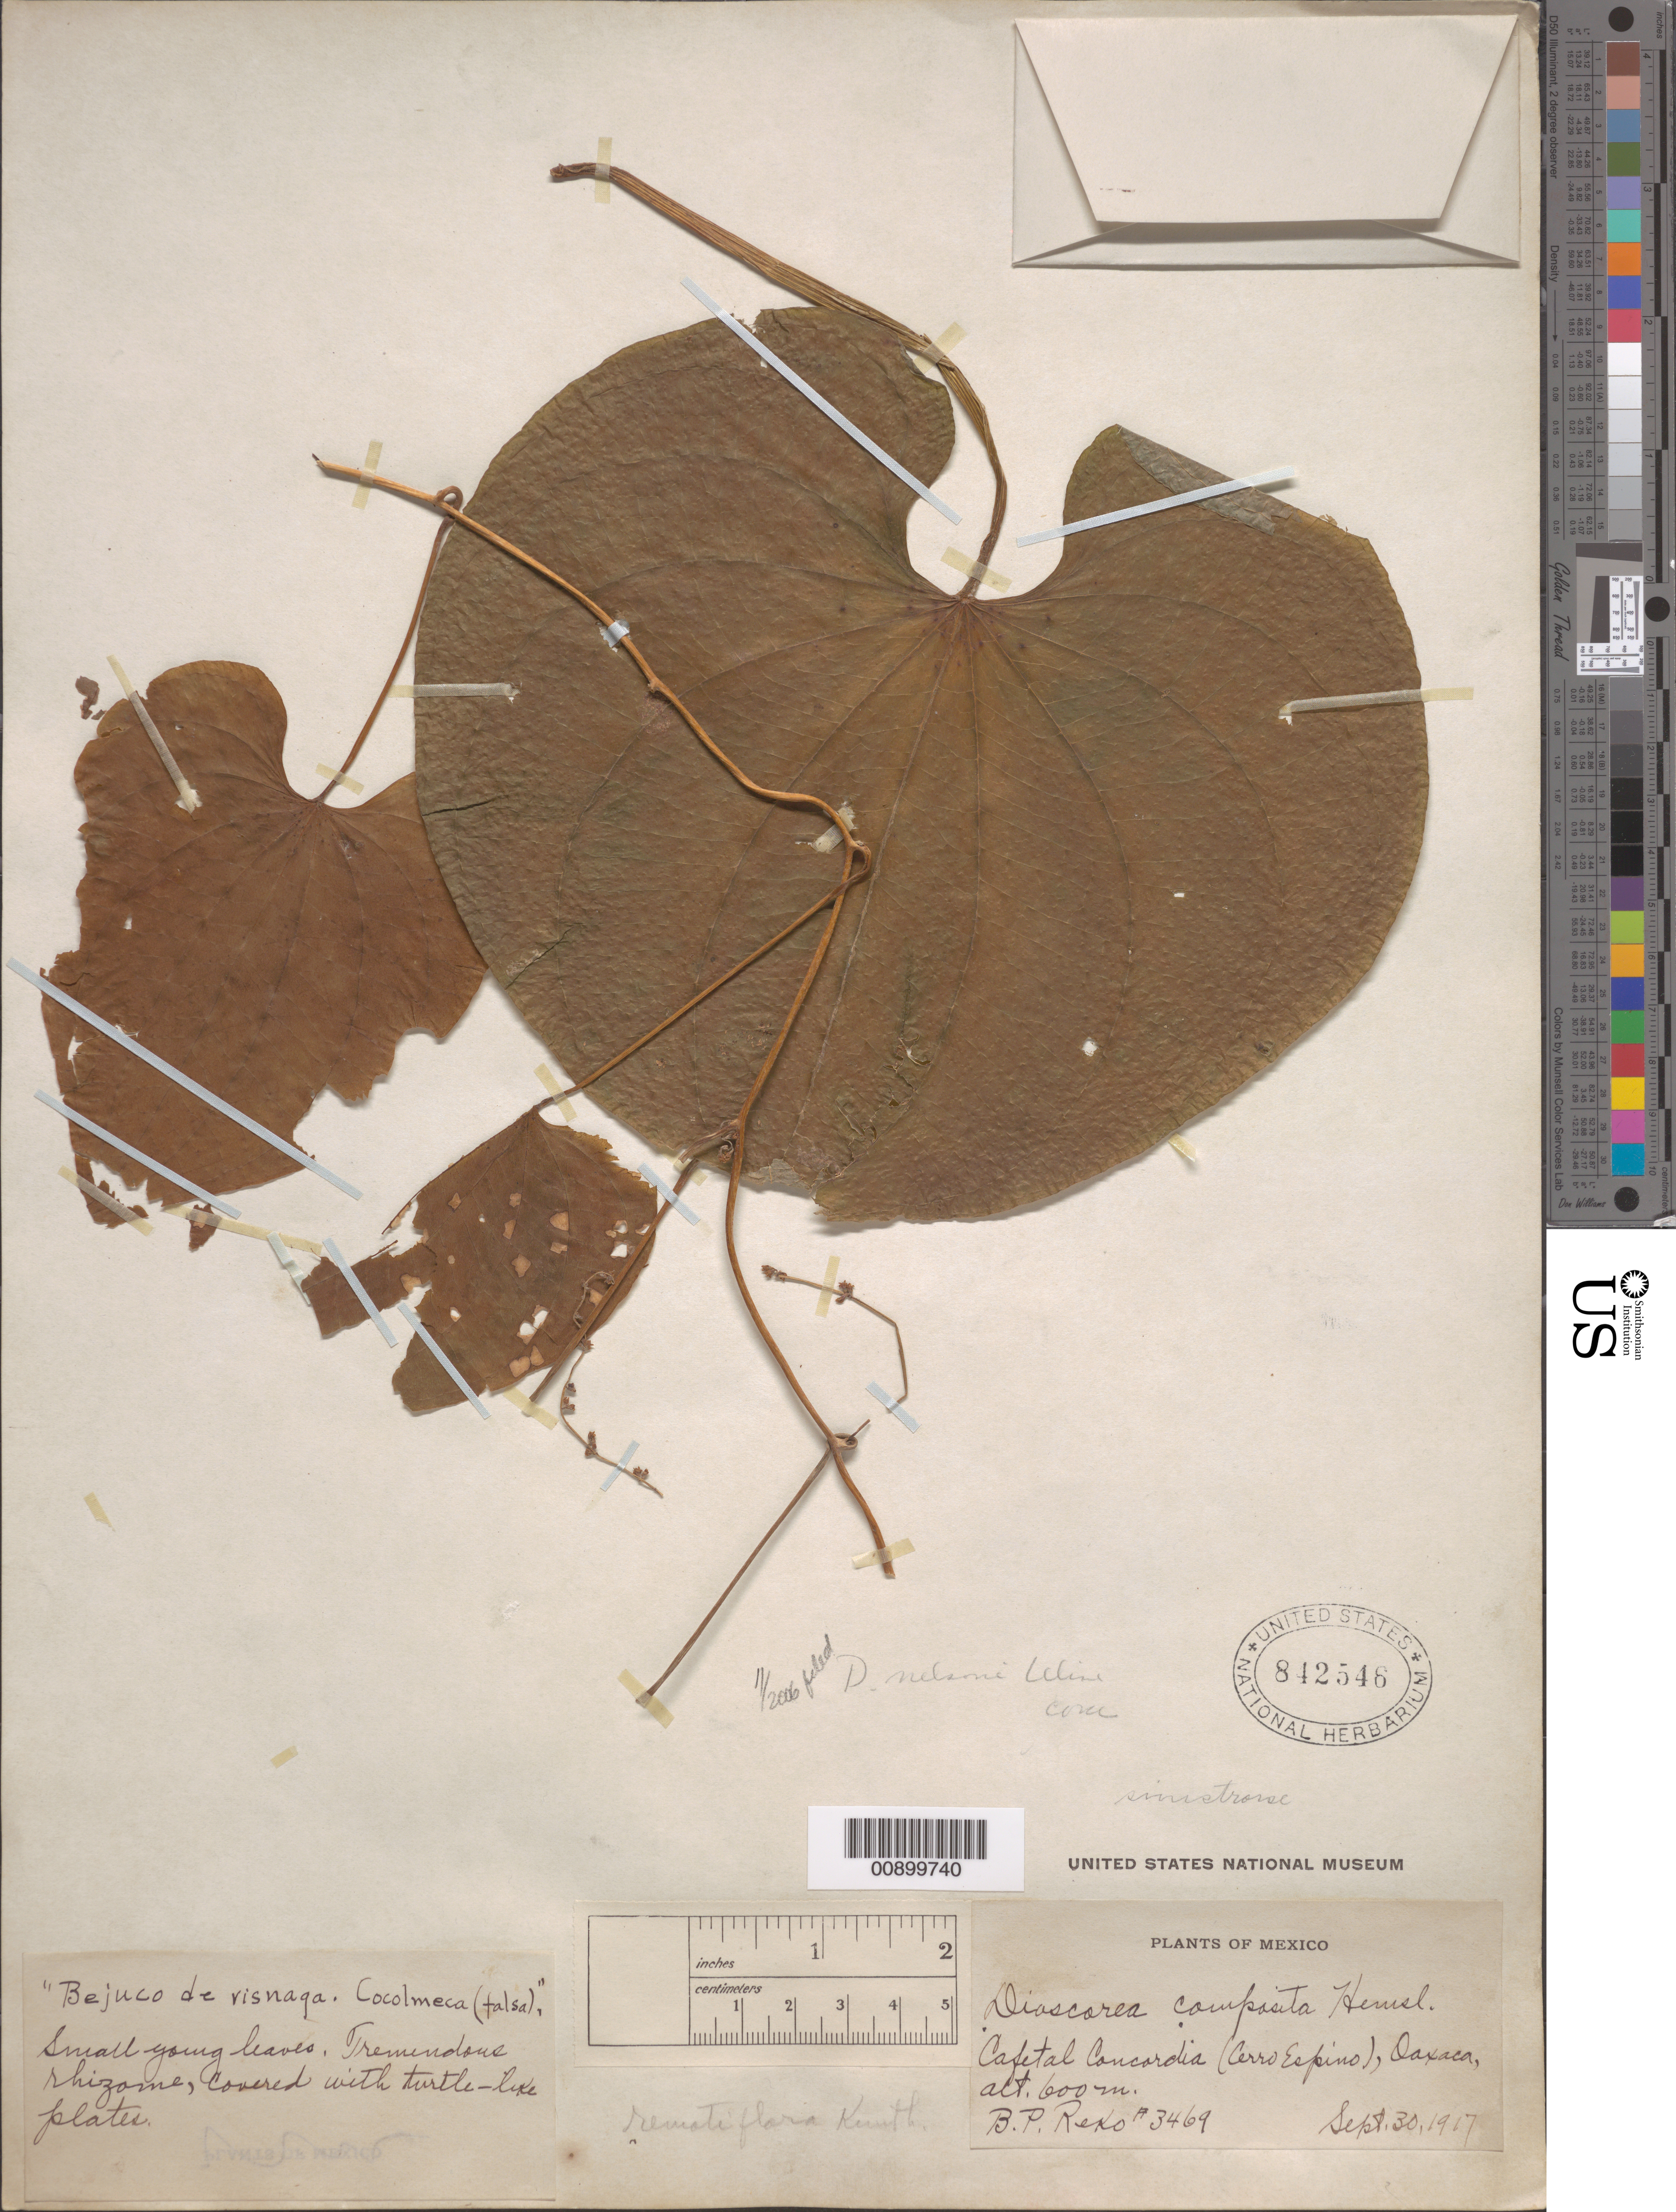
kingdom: Plantae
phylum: Tracheophyta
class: Liliopsida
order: Dioscoreales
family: Dioscoreaceae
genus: Dioscorea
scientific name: Dioscorea nelsonii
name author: Uline ex R. Knuth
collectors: B. P. Reko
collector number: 3469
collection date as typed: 30 Sep 1917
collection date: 1917-09-30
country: Mexico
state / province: Oaxaca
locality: Cafetal Concordia (Cerro Espino), Oaxaca.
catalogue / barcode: US 842546